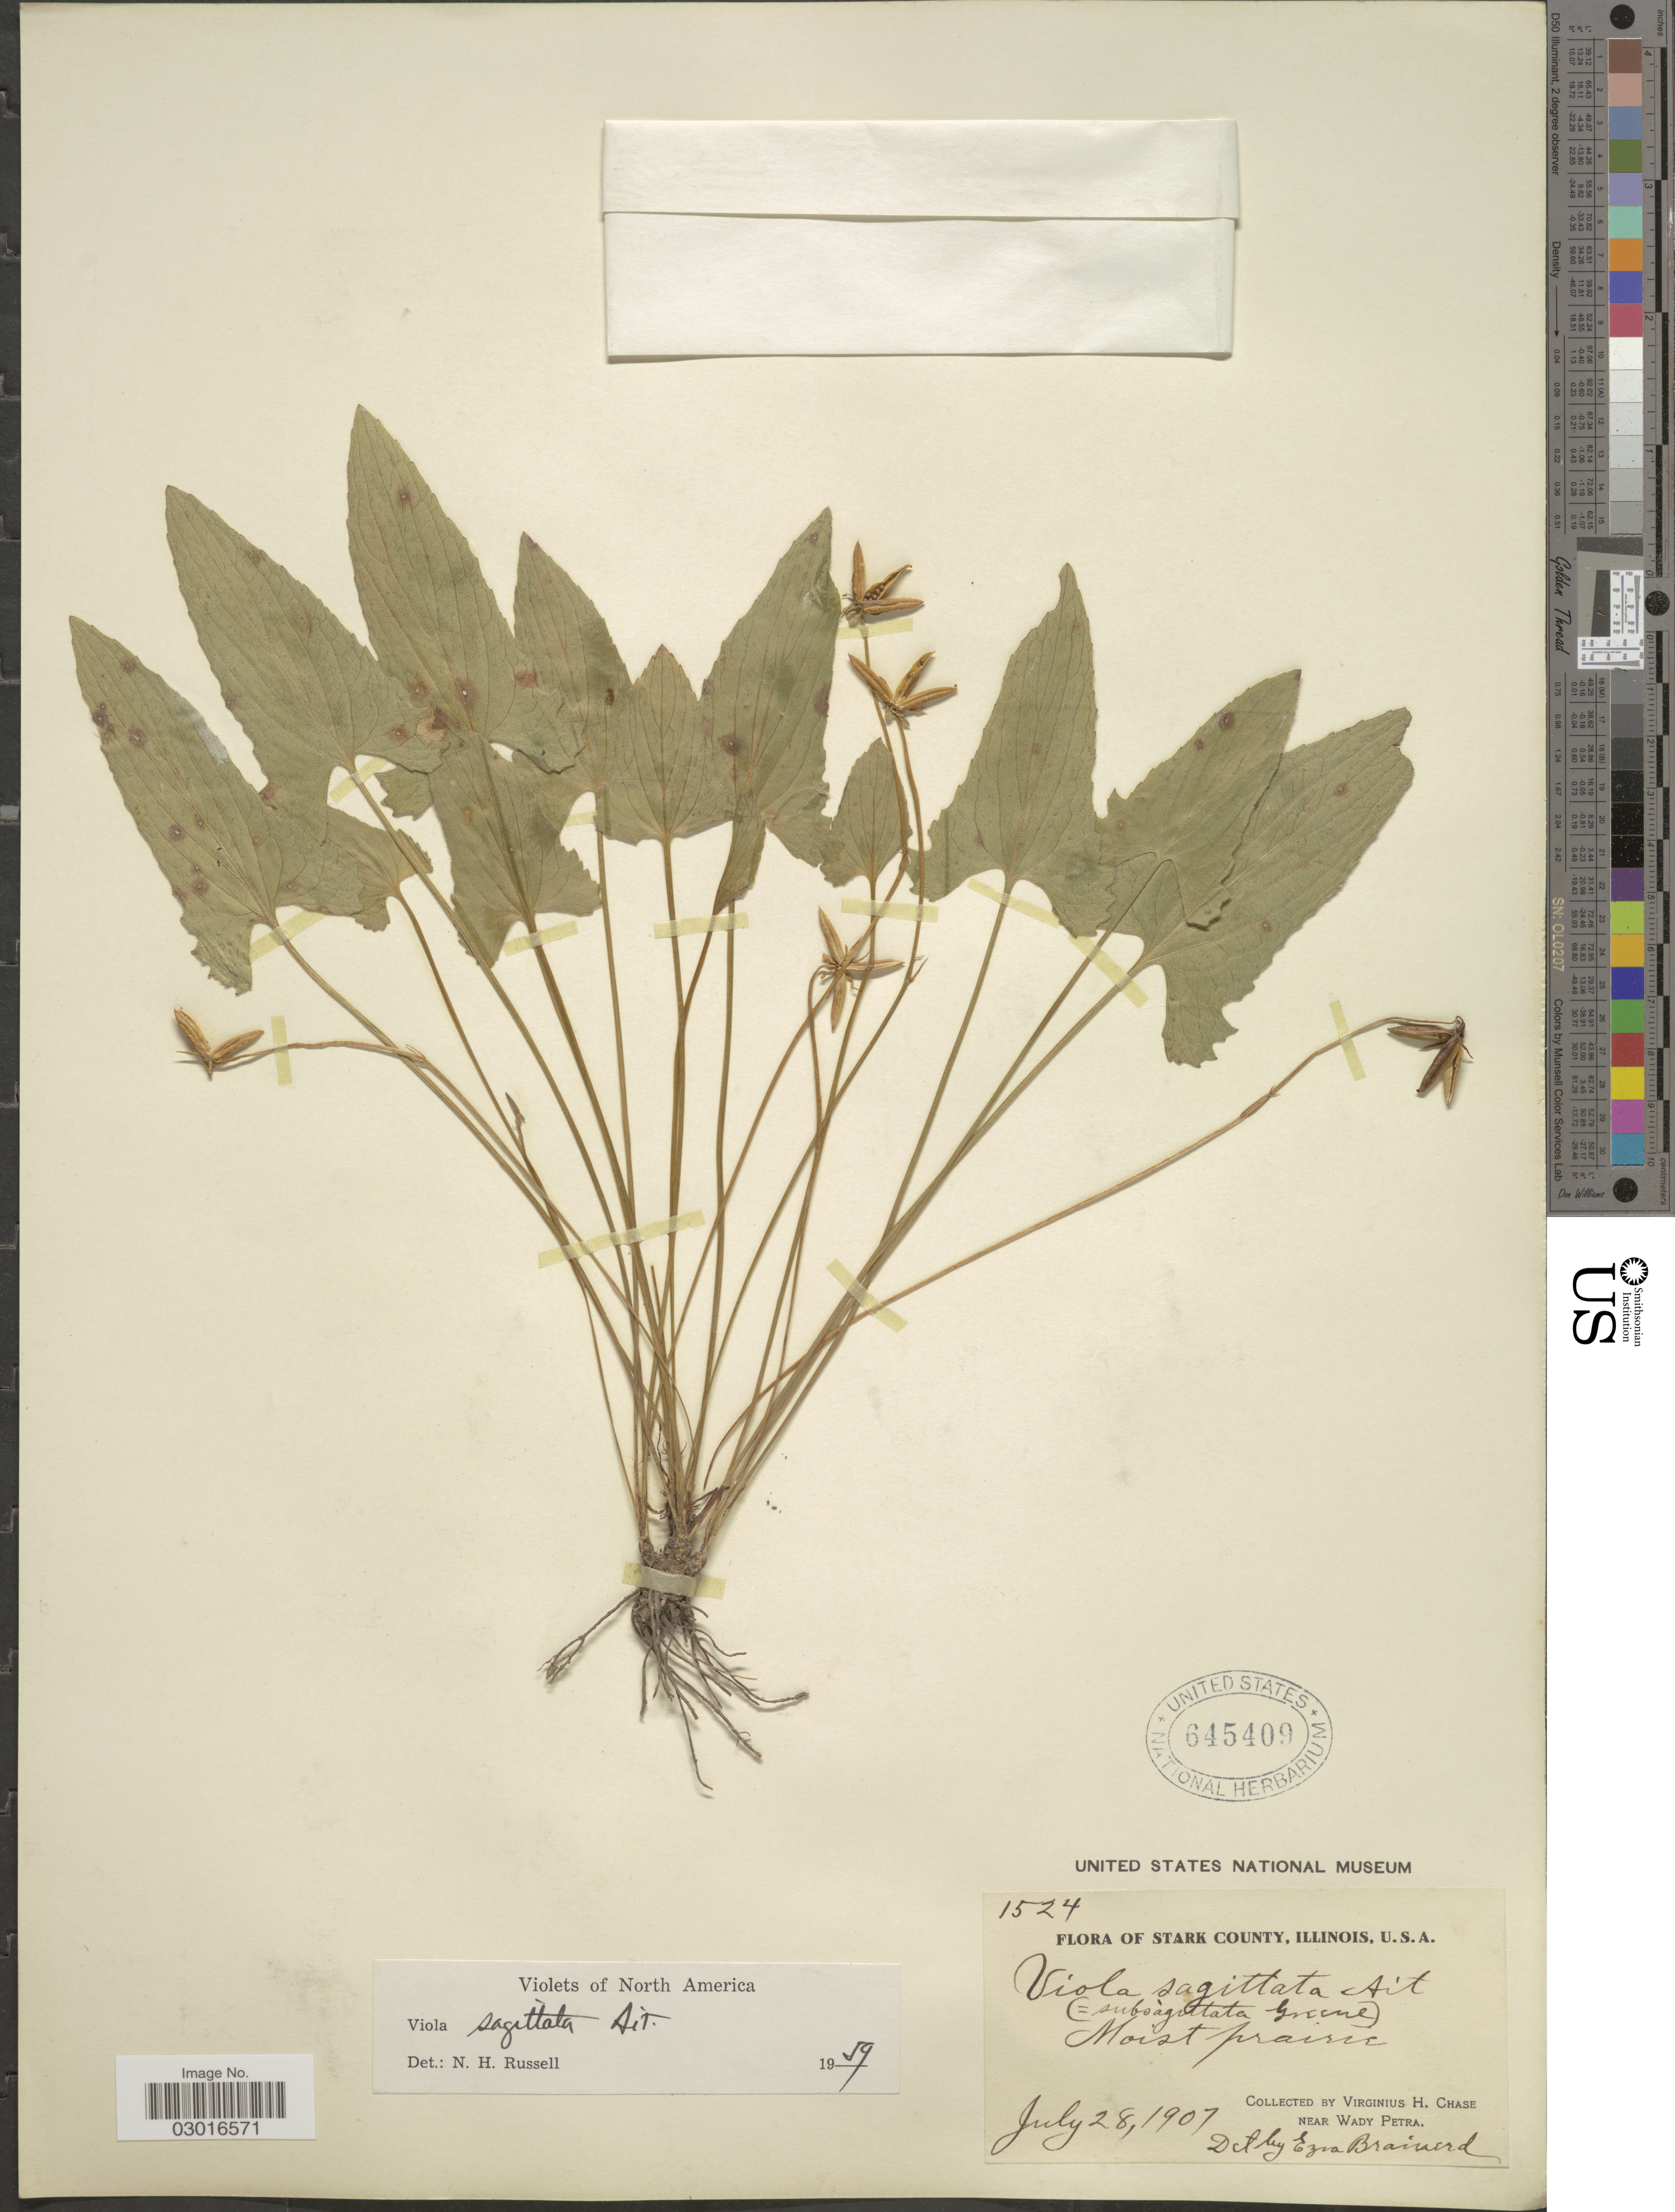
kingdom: Plantae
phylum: Tracheophyta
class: Magnoliopsida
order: Malpighiales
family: Violaceae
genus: Viola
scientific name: Viola sagittata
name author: Aiton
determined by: Brainerd, Ezra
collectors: V. H. Chase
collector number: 1524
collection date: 1907-07-28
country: United States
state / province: Illinois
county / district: Stark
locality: near Wady Petra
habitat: Moist prairie.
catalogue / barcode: US 545409